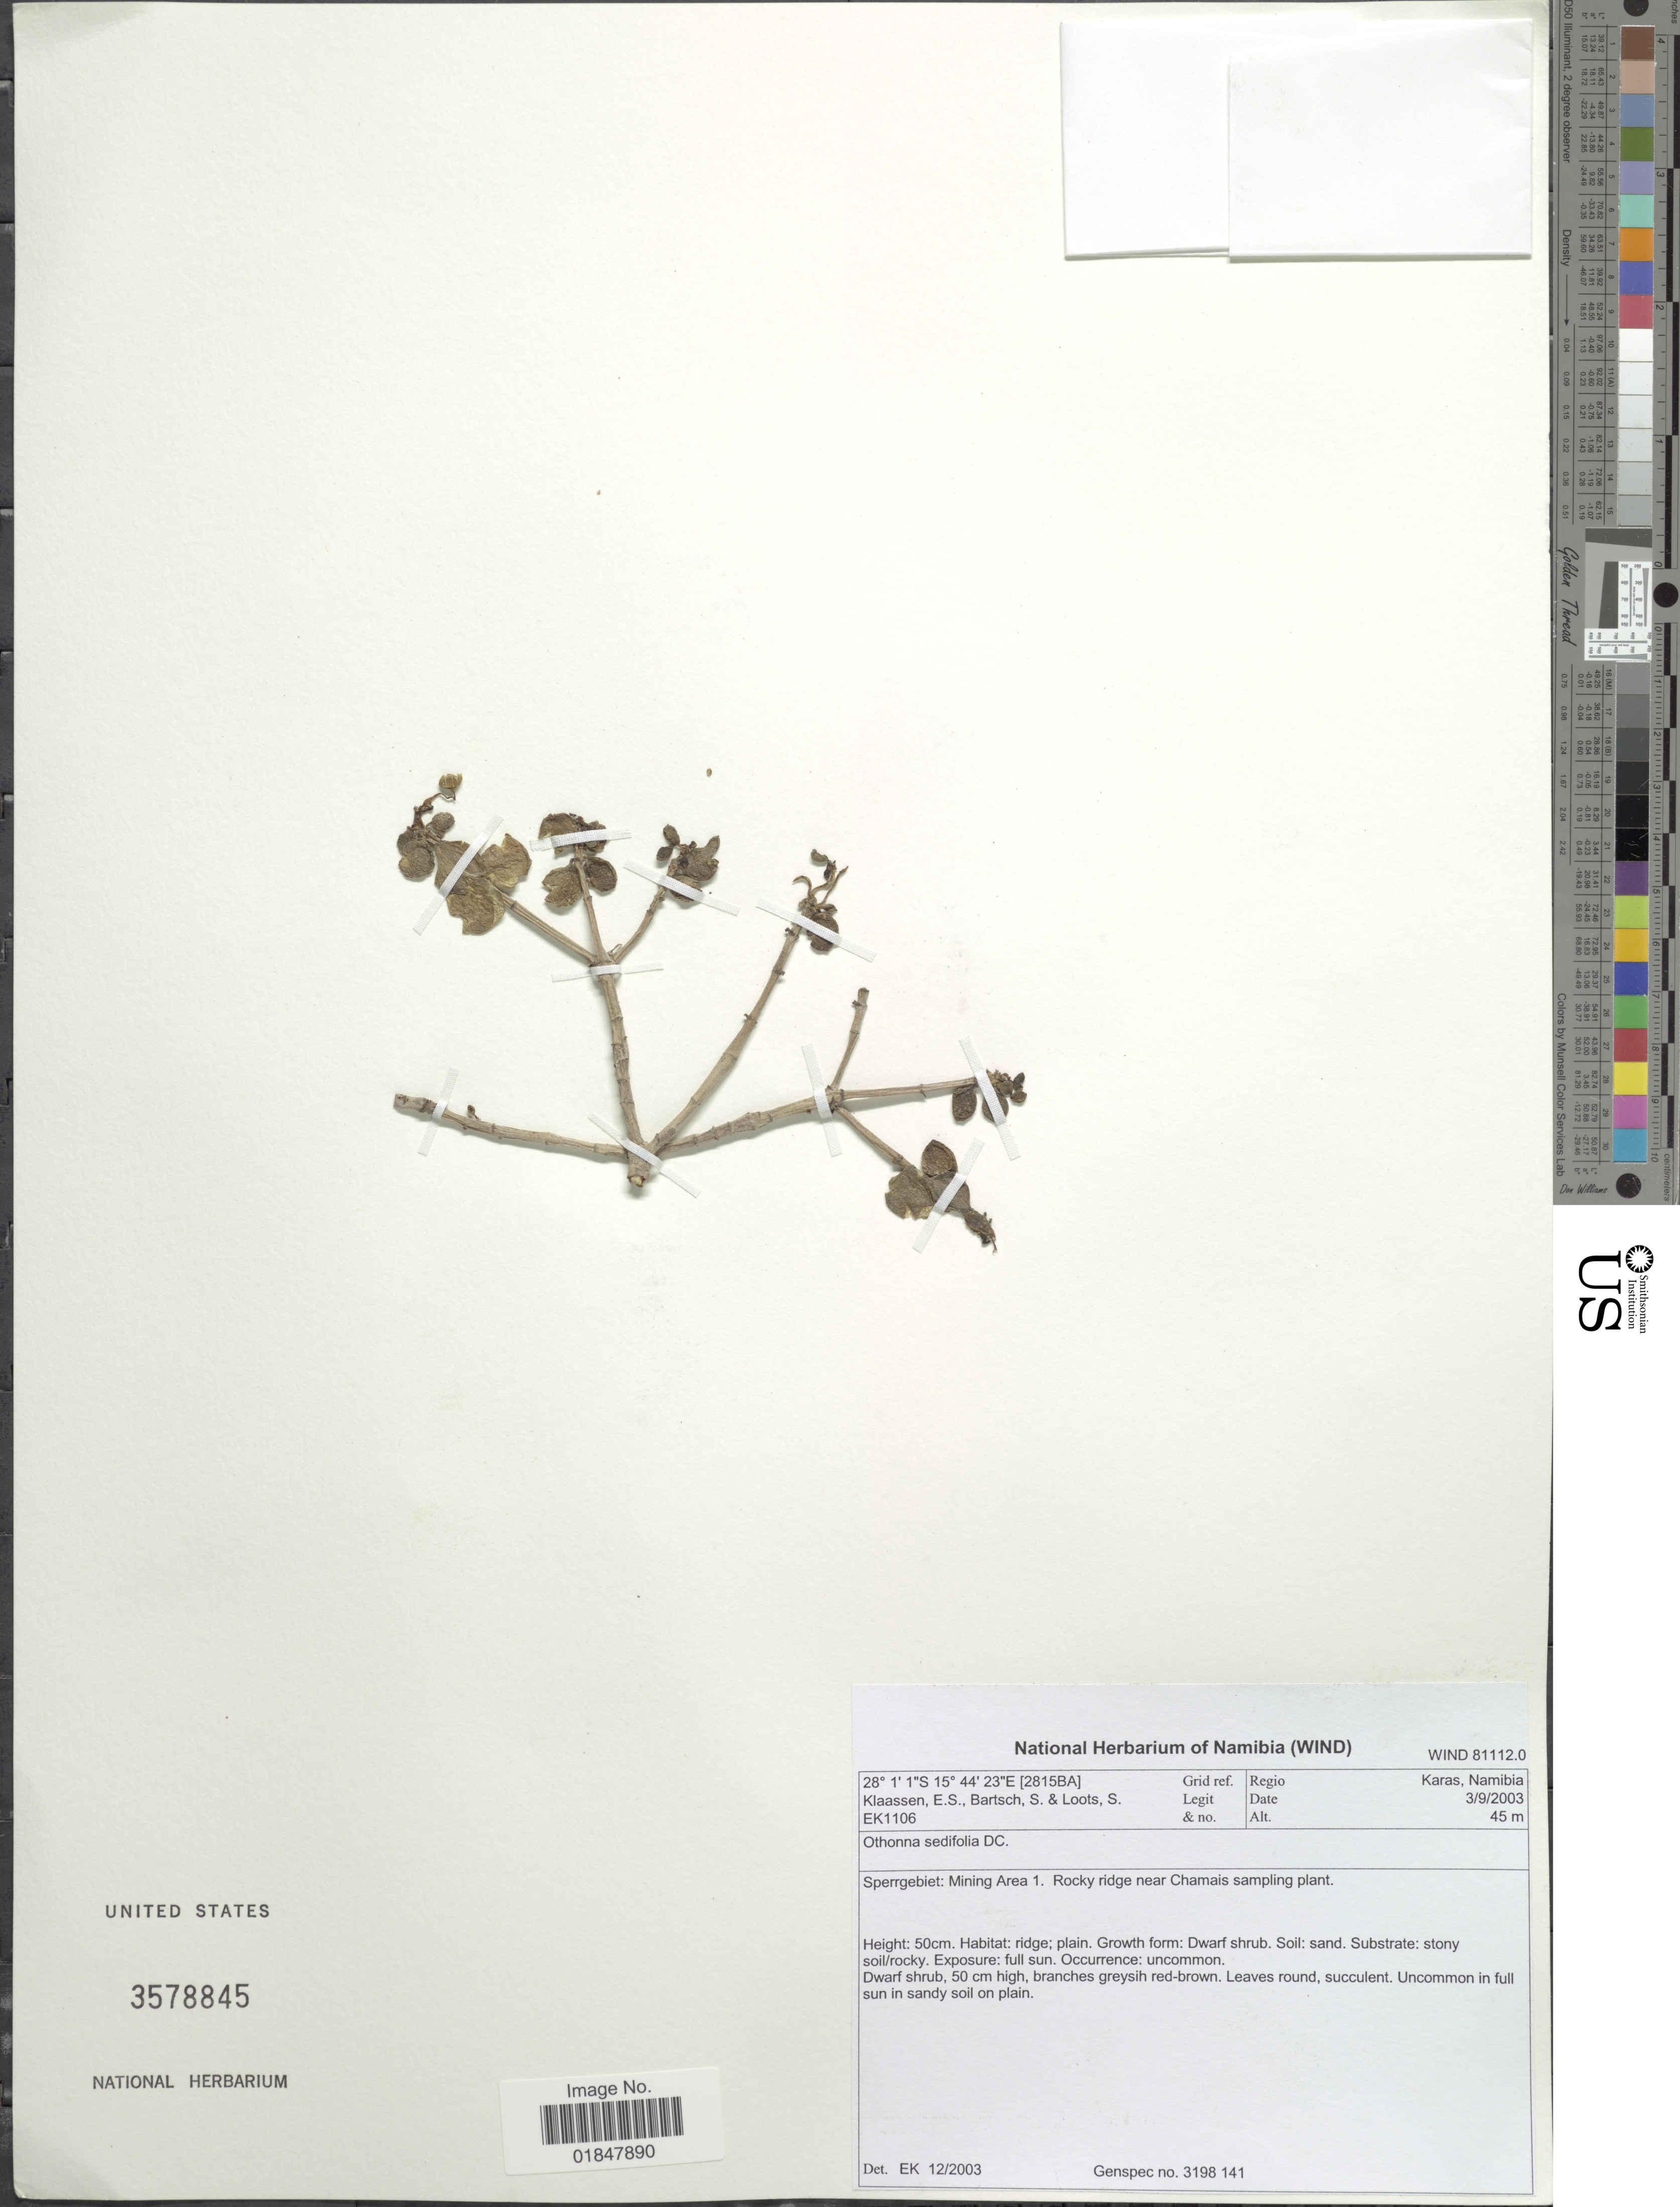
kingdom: Plantae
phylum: Tracheophyta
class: Magnoliopsida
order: Asterales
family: Asteraceae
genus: Othonna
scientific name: Othonna sedifolia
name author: DC.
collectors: E. S. Klaassen, S. Bartsch & S. Loots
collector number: EK1106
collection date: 2003-09-03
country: Namibia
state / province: Karas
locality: Sperrgebiet: Mining Area 1. Rocky ridge near Chamais sampling plant (2815BA)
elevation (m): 45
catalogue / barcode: US 3578845